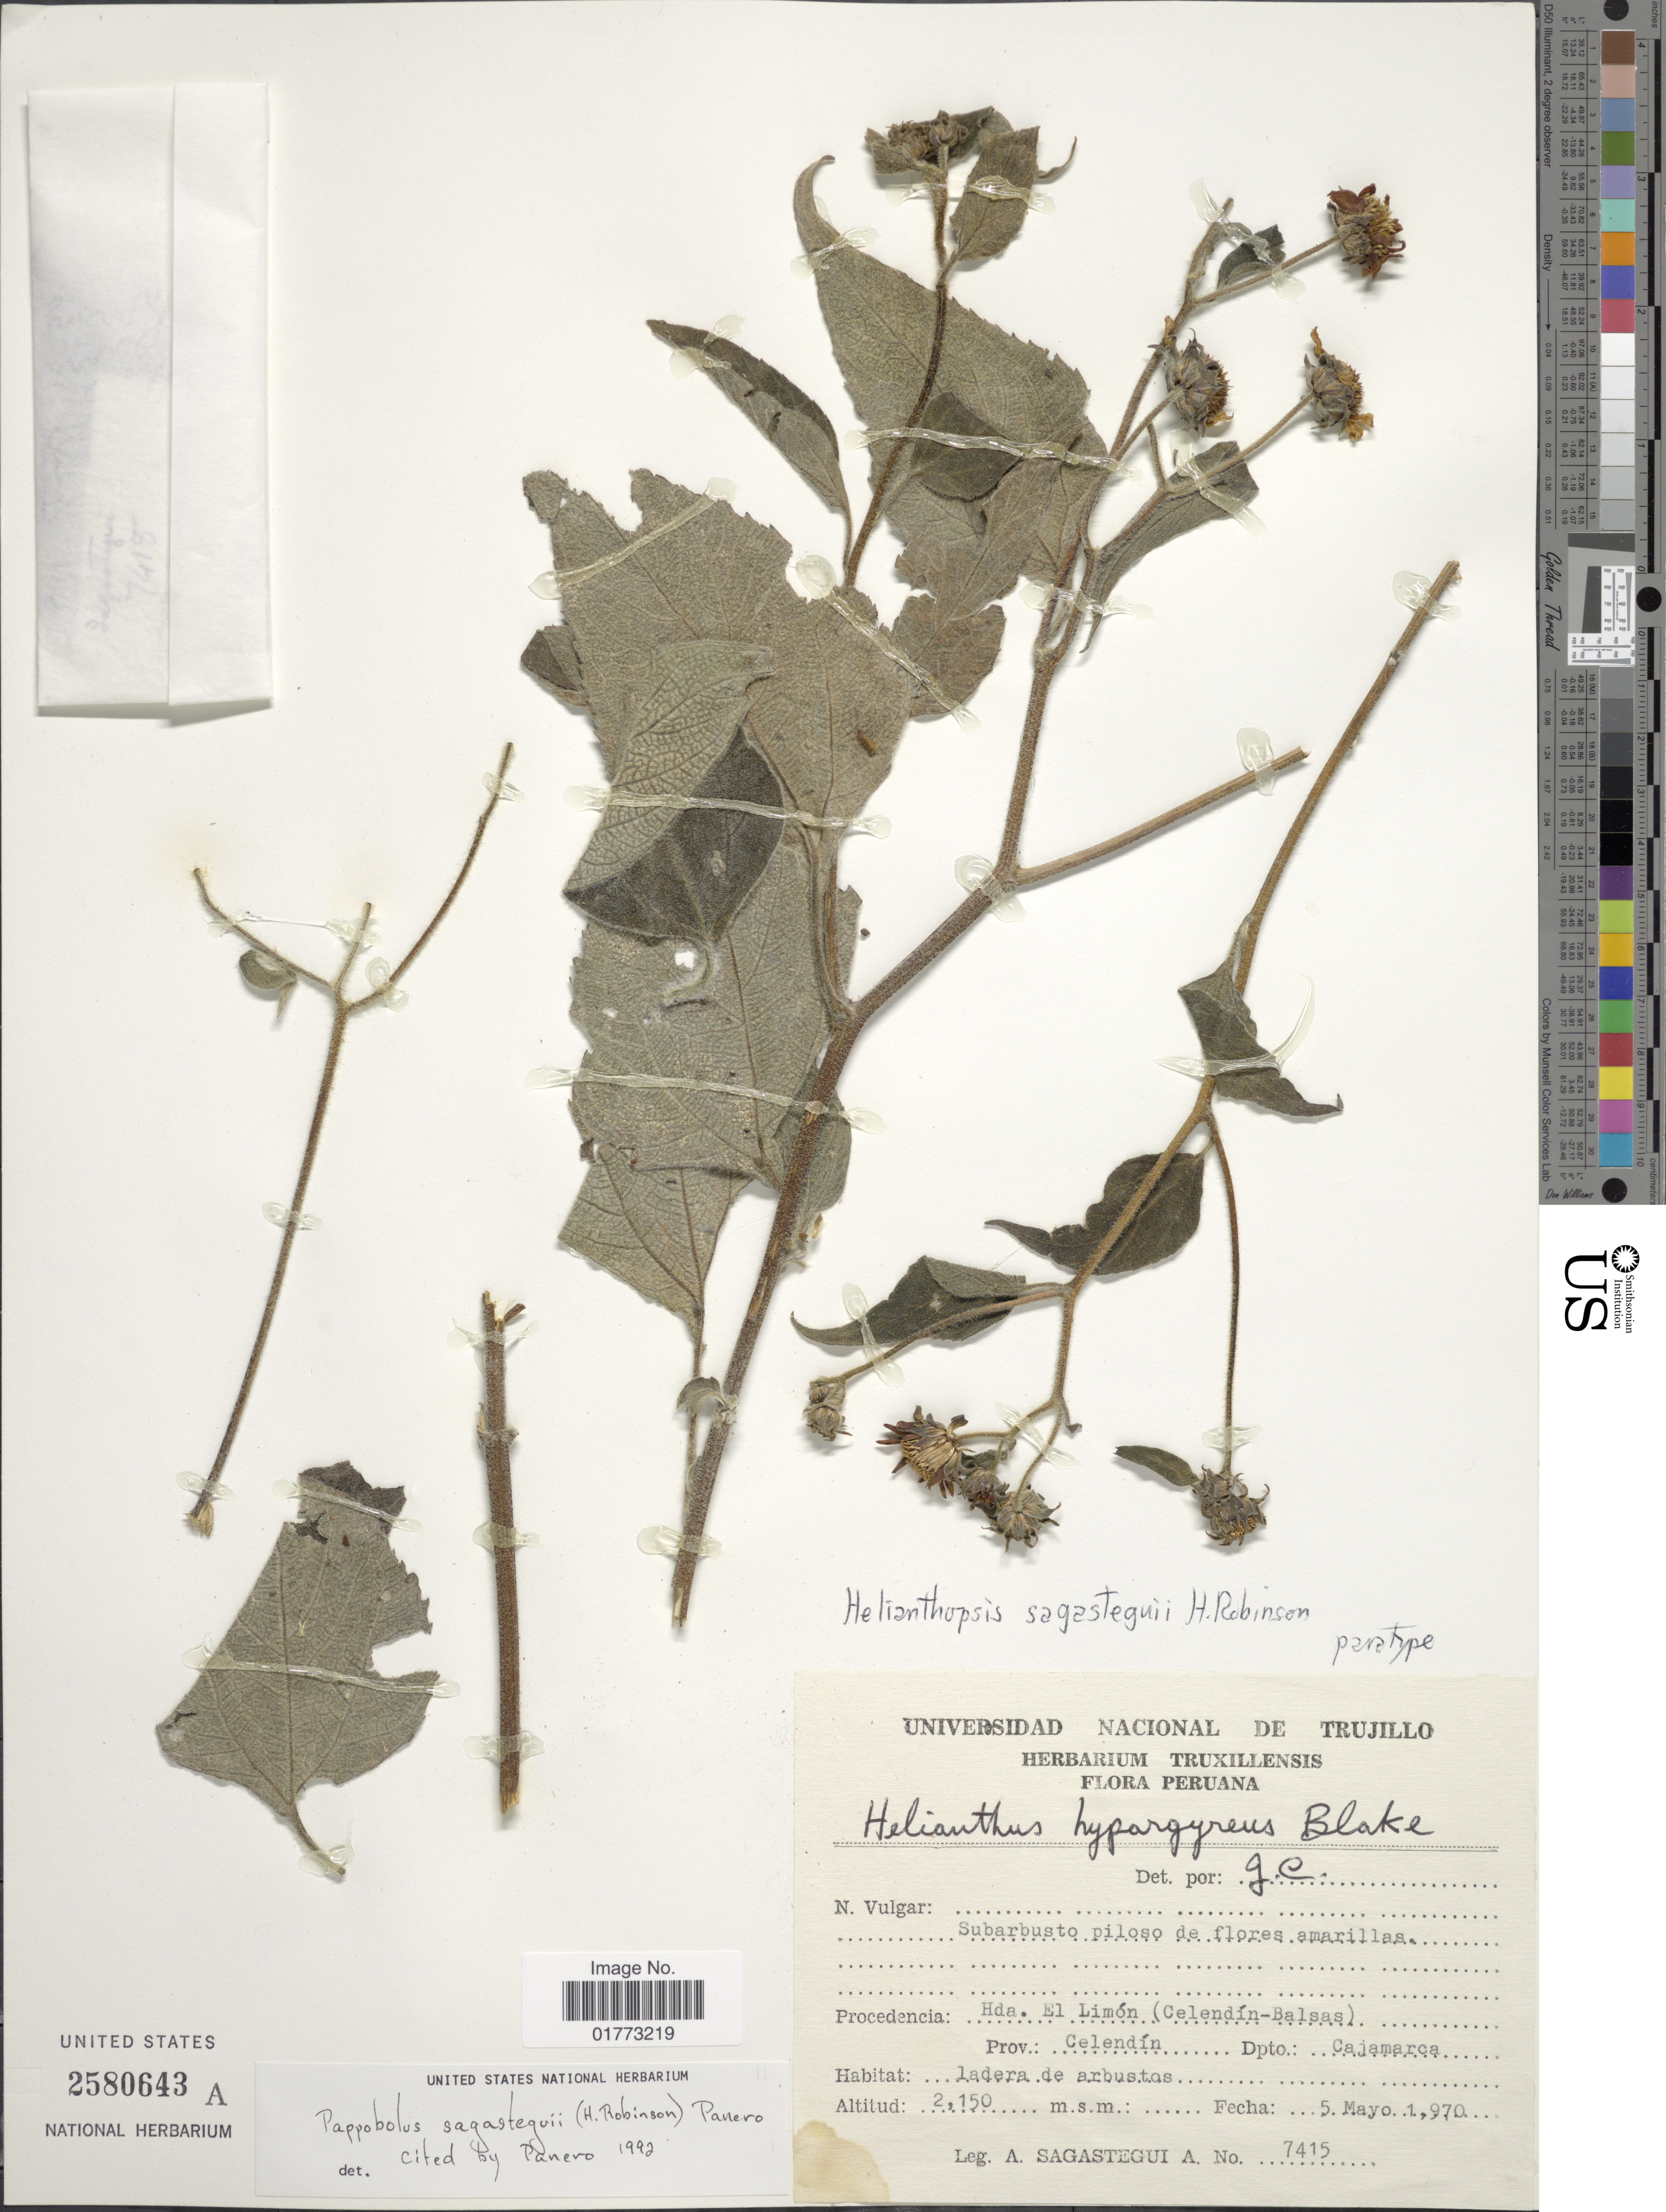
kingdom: Plantae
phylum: Tracheophyta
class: Magnoliopsida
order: Asterales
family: Asteraceae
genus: Pappobolus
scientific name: Pappobolus sagasteguii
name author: (H. Rob.) Panero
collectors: A. Sagástegui A.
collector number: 7415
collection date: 1970-05-05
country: Peru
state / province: Cajamarca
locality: Procedencia: Hda. El Limon (Celendin-Balsas)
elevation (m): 2150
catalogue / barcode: US 2580643A